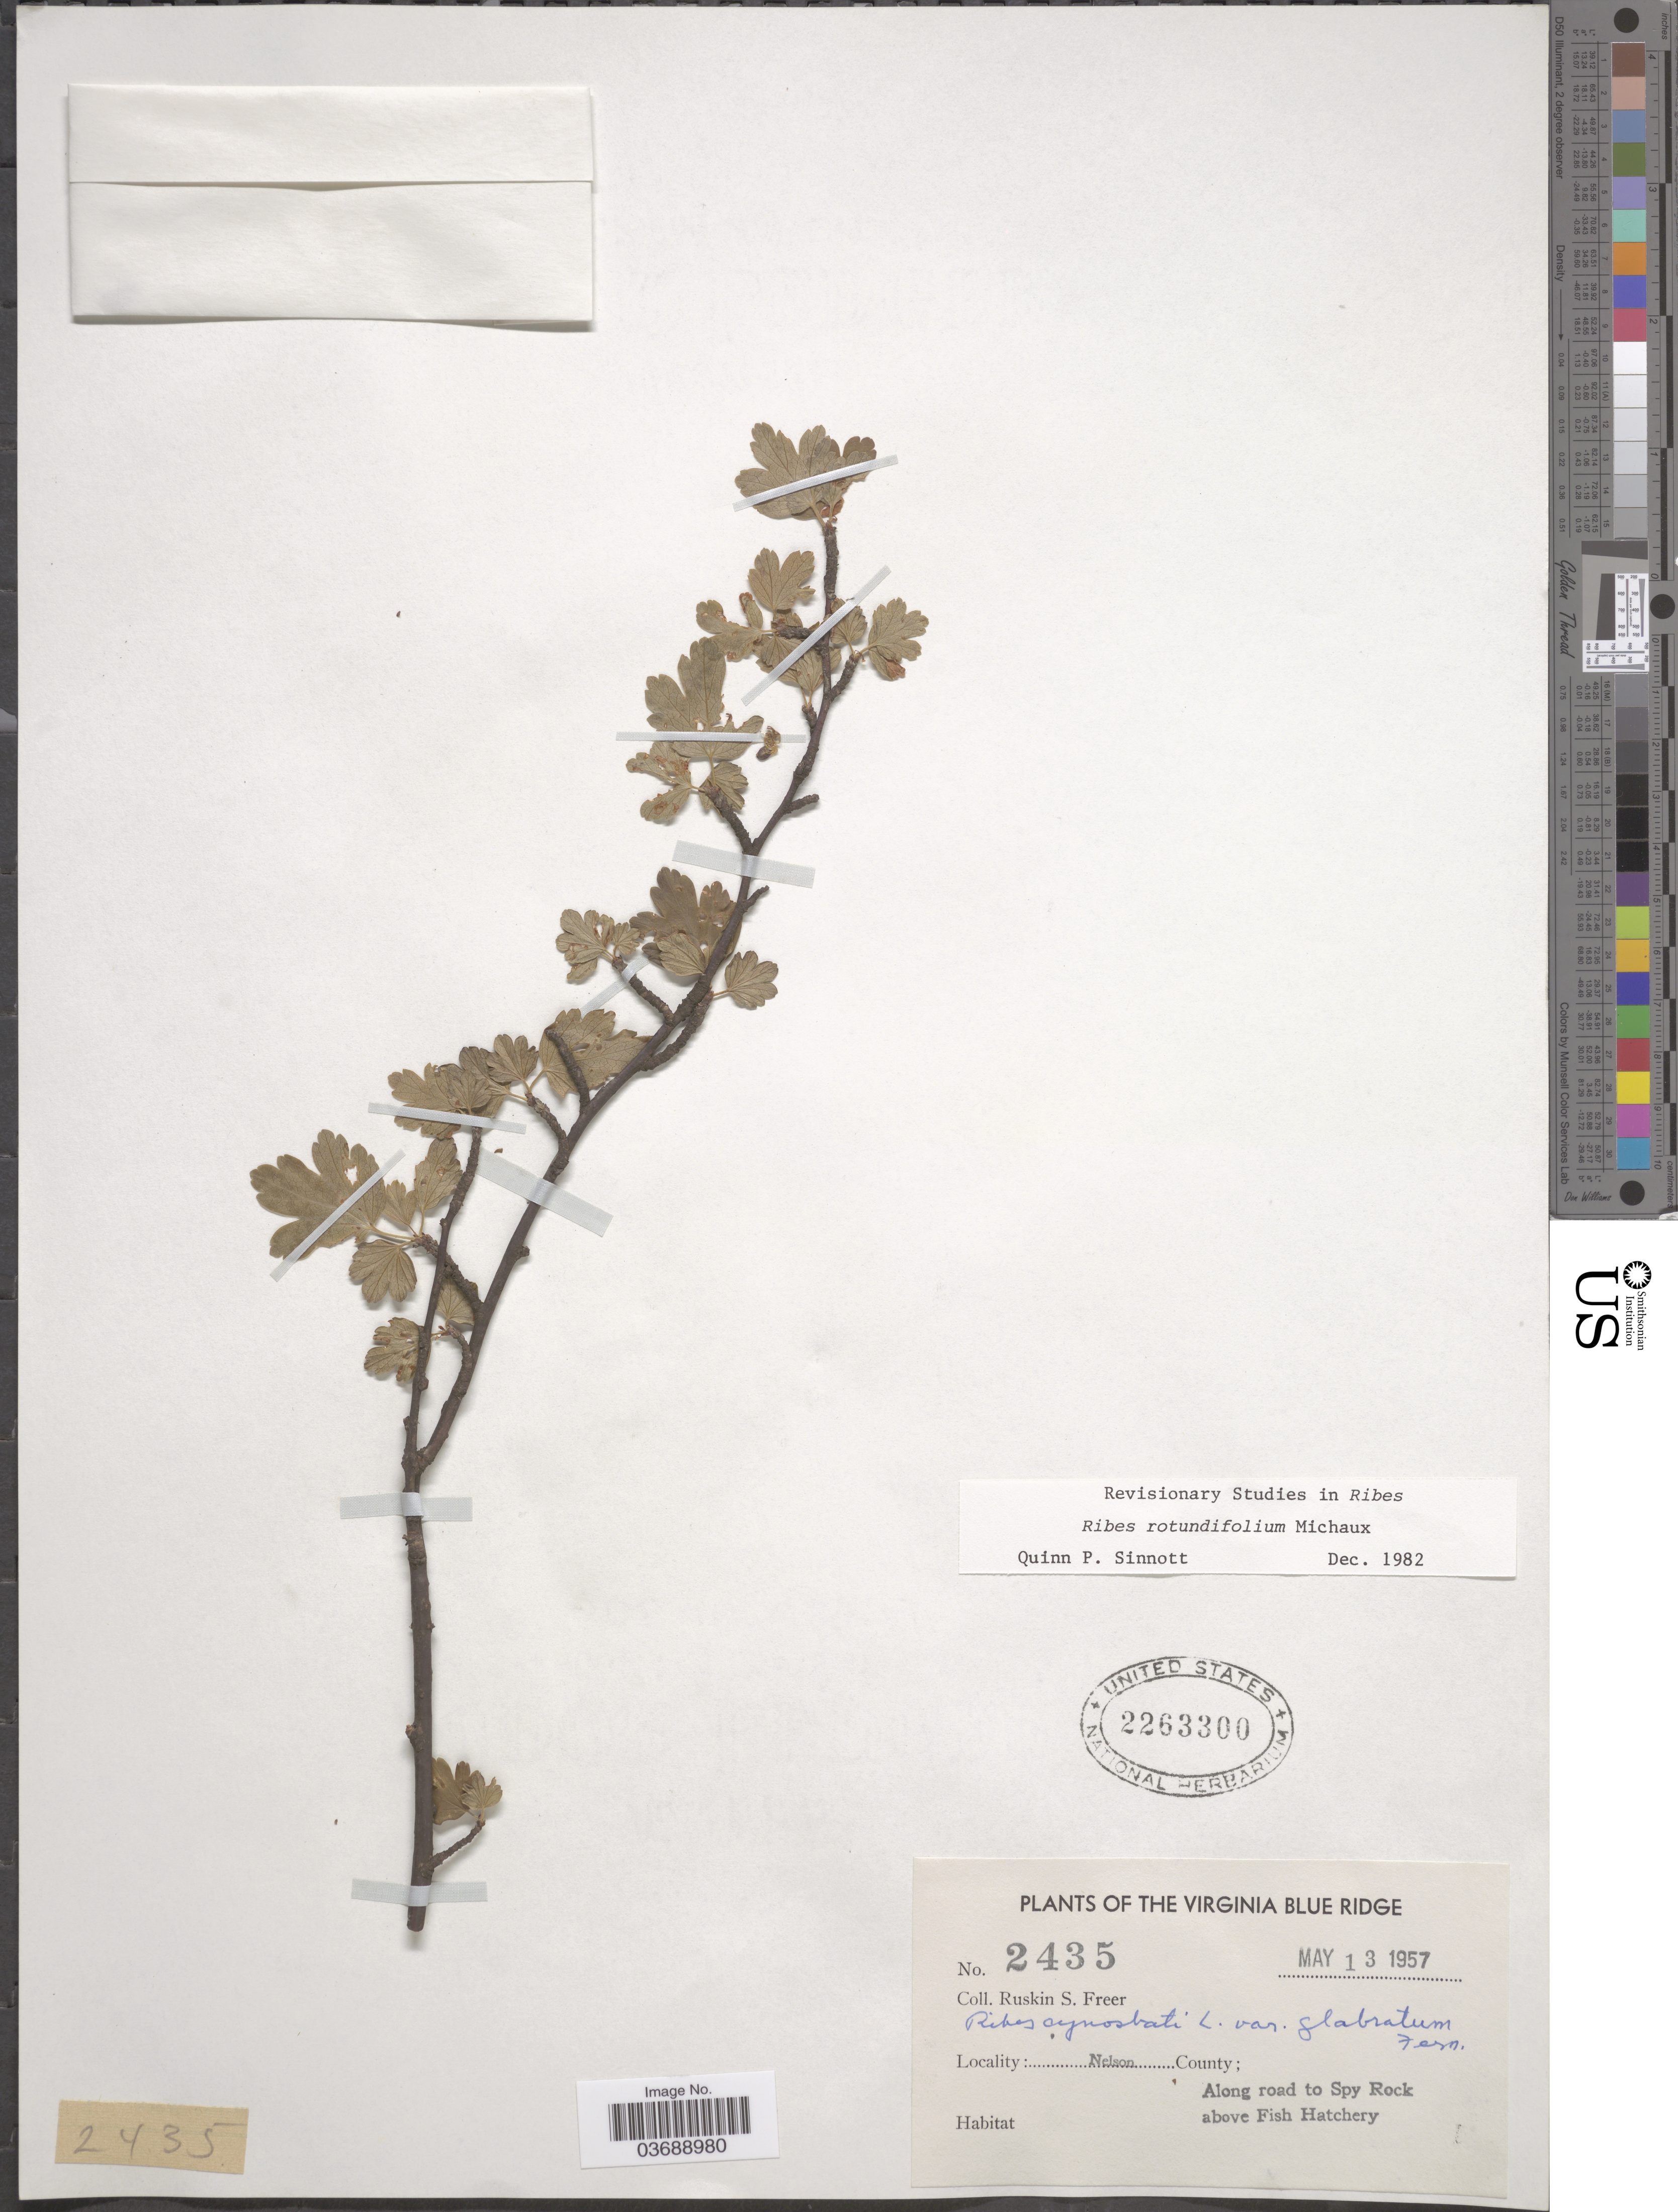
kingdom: Plantae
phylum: Tracheophyta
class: Magnoliopsida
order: Saxifragales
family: Grossulariaceae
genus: Ribes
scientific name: Ribes rotundifolium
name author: Michx.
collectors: R. Freer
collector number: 2435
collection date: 1957-05-13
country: United States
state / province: Virginia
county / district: Nelson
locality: The Virginia Blue Ridge. Nelson County; Along road to Spy Rock above Fish Hatchery.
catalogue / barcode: US 2263300